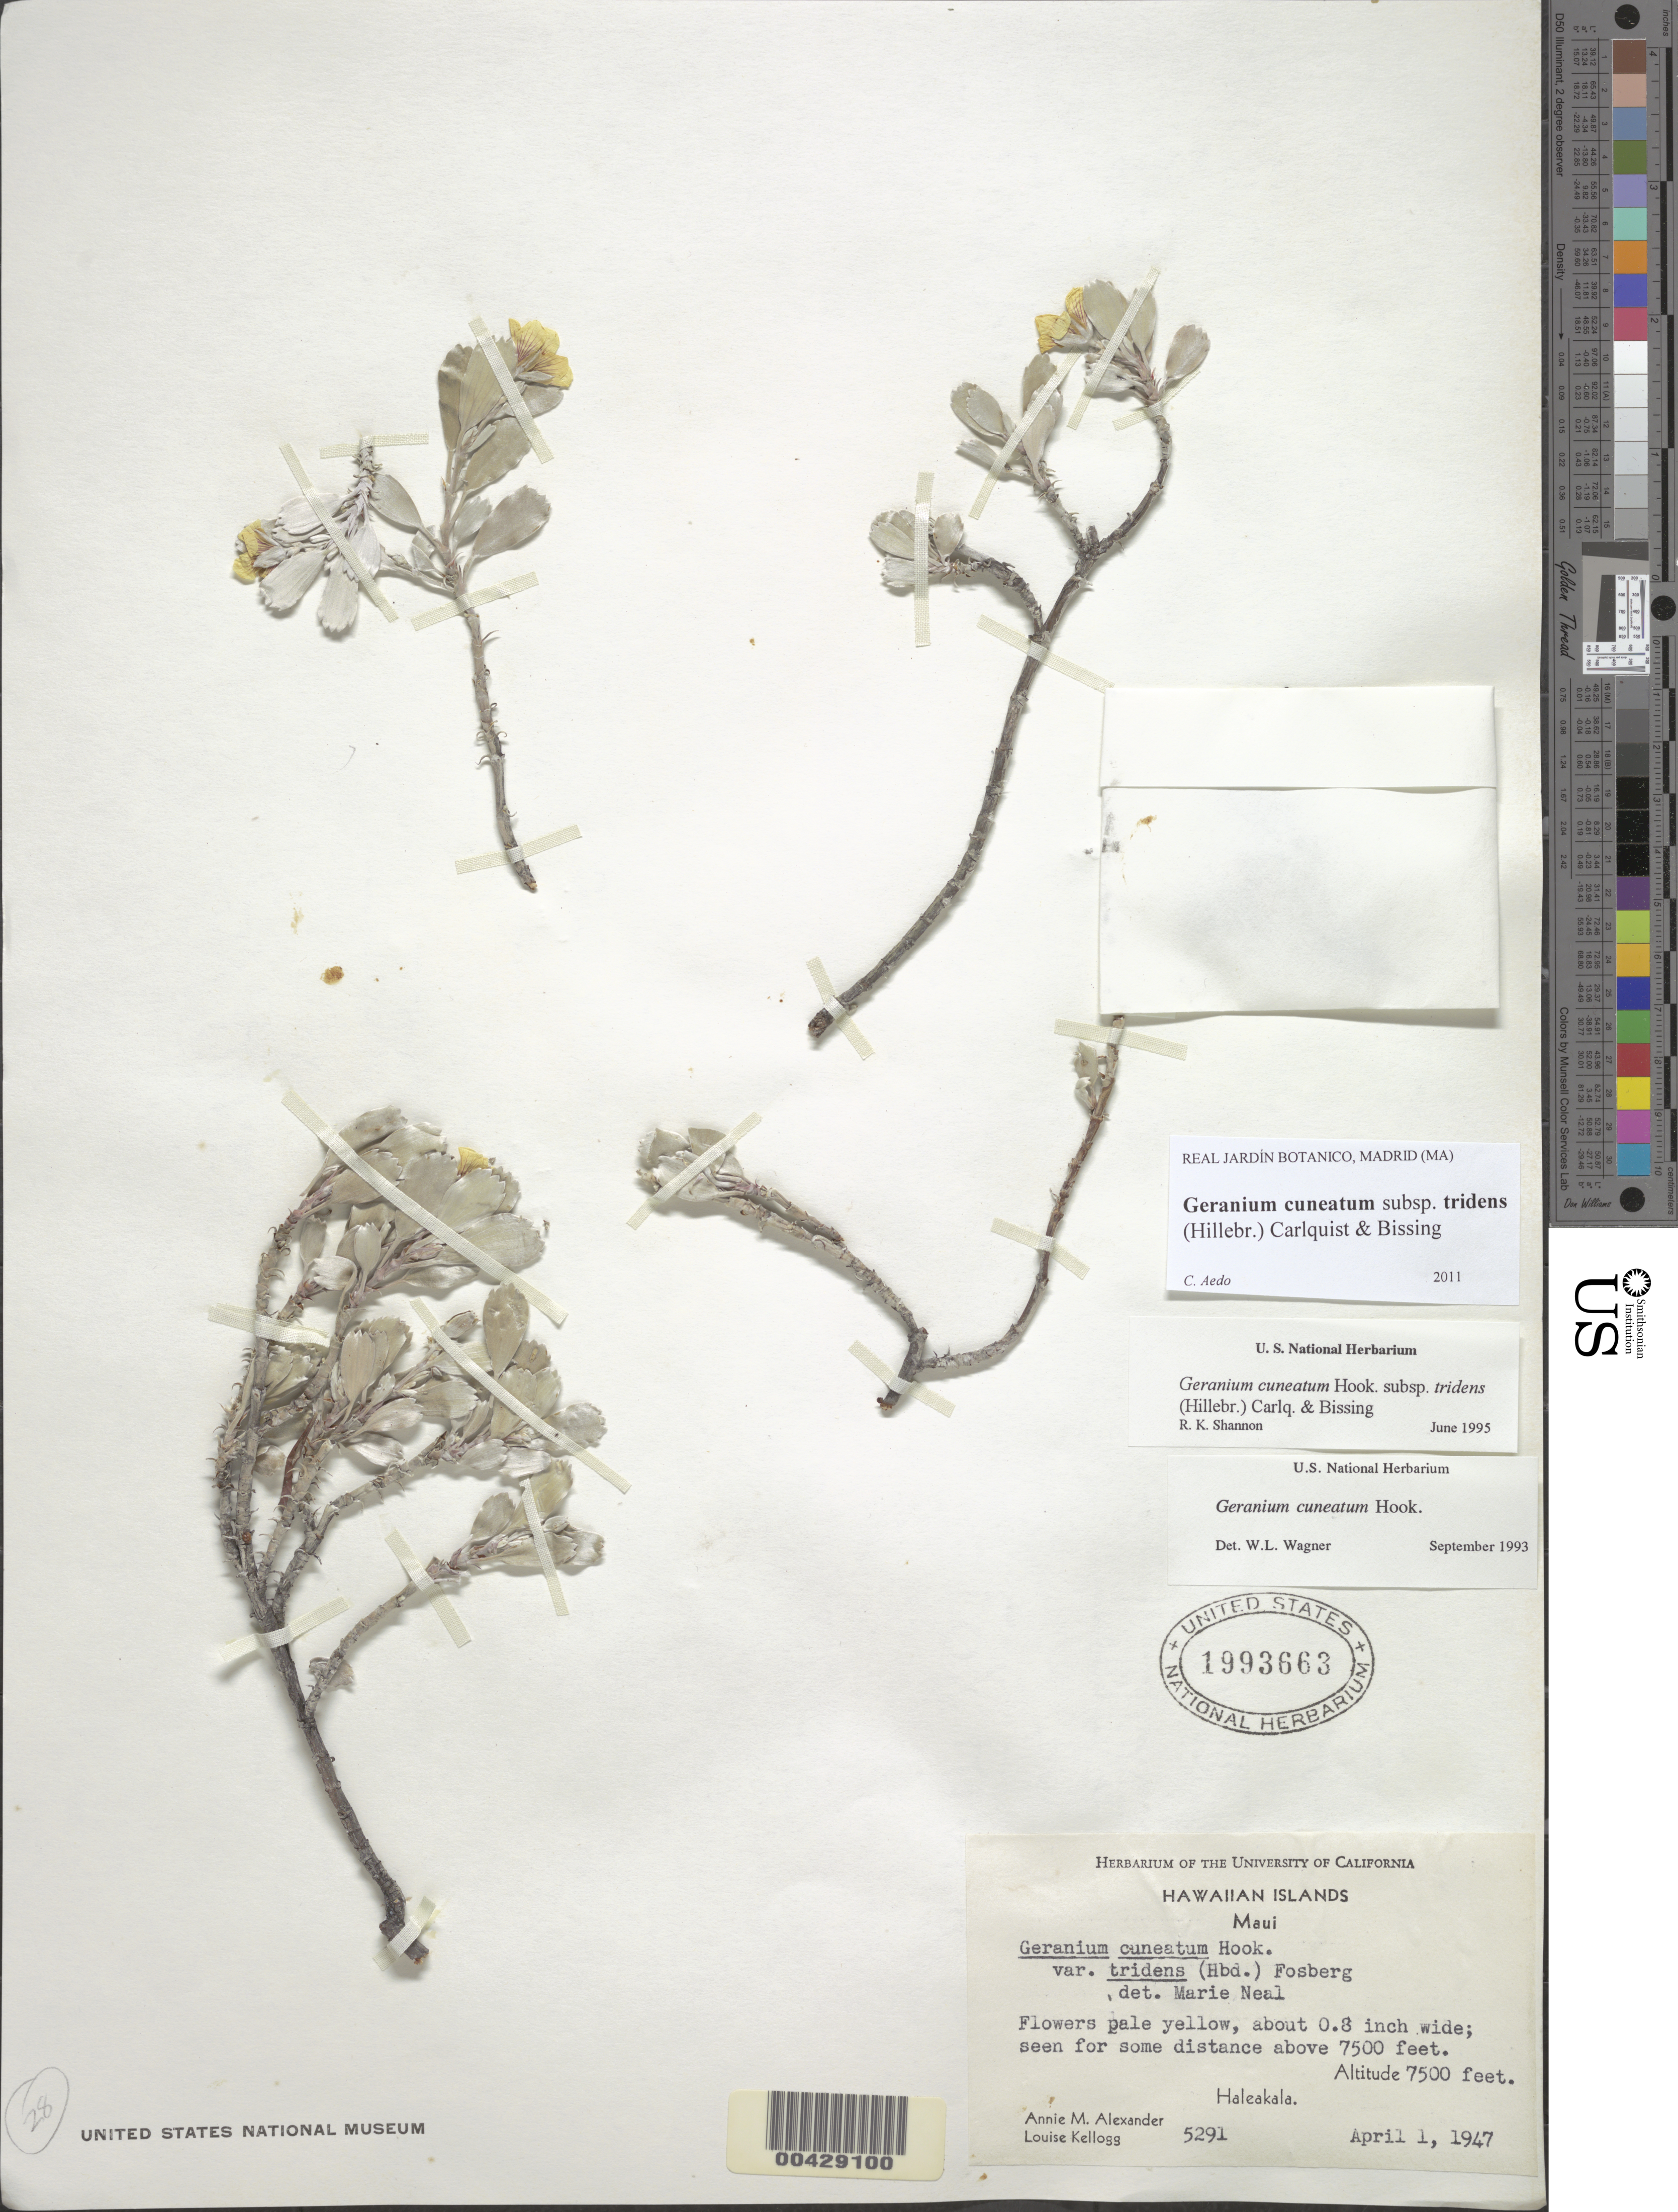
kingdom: Plantae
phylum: Tracheophyta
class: Magnoliopsida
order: Geraniales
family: Geraniaceae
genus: Geranium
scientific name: Geranium cuneatum subsp. tridens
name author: (Hillebr.) Carlquist & Bissing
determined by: Aedo, C.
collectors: A. M. Alexander & L. Kellogg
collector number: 5291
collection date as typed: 1 Apr 1947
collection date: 1947-04-01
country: United States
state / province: Hawaii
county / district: Maui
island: Maui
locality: Haleakala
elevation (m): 2286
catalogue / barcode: US 1993663